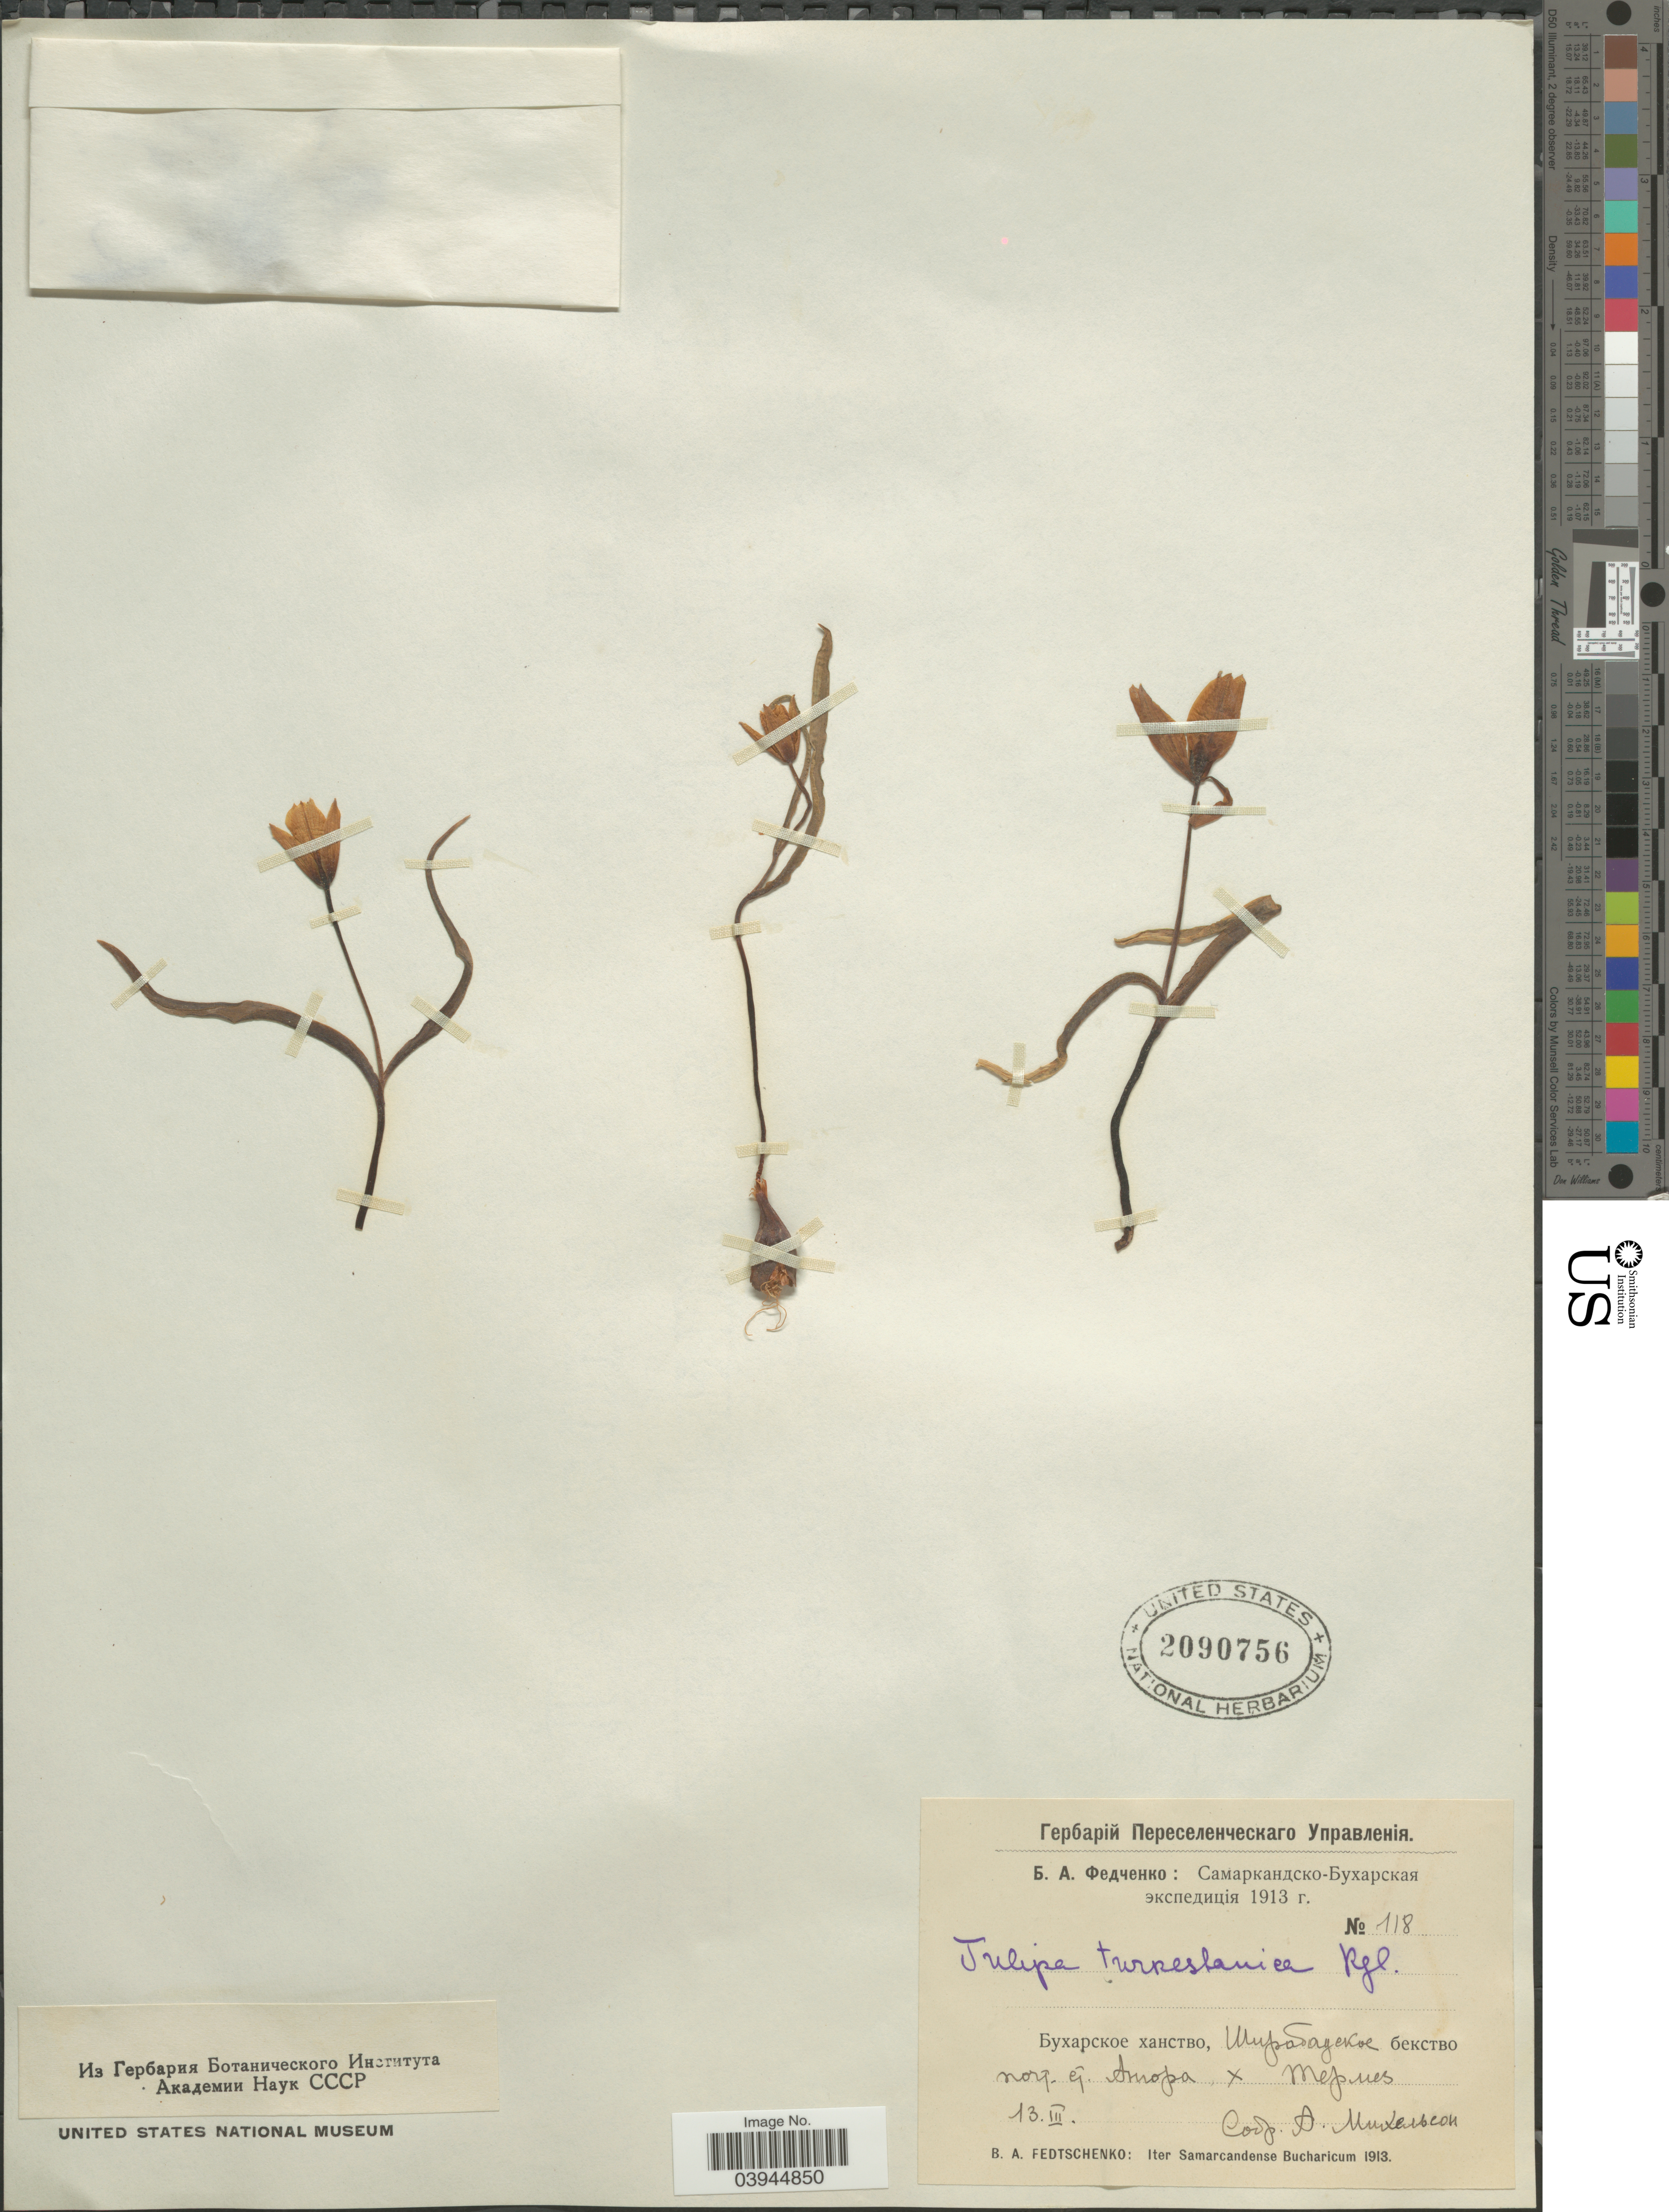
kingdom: Plantae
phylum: Tracheophyta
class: Liliopsida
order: Liliales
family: Liliaceae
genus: Tulipa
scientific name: Tulipa turkestanica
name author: (Regel) Regel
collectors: B. A. Fedtschenko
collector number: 118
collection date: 1913-03-13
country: Uzbekistan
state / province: Surxondaryo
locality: Termez and post station Angora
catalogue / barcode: US 2090756